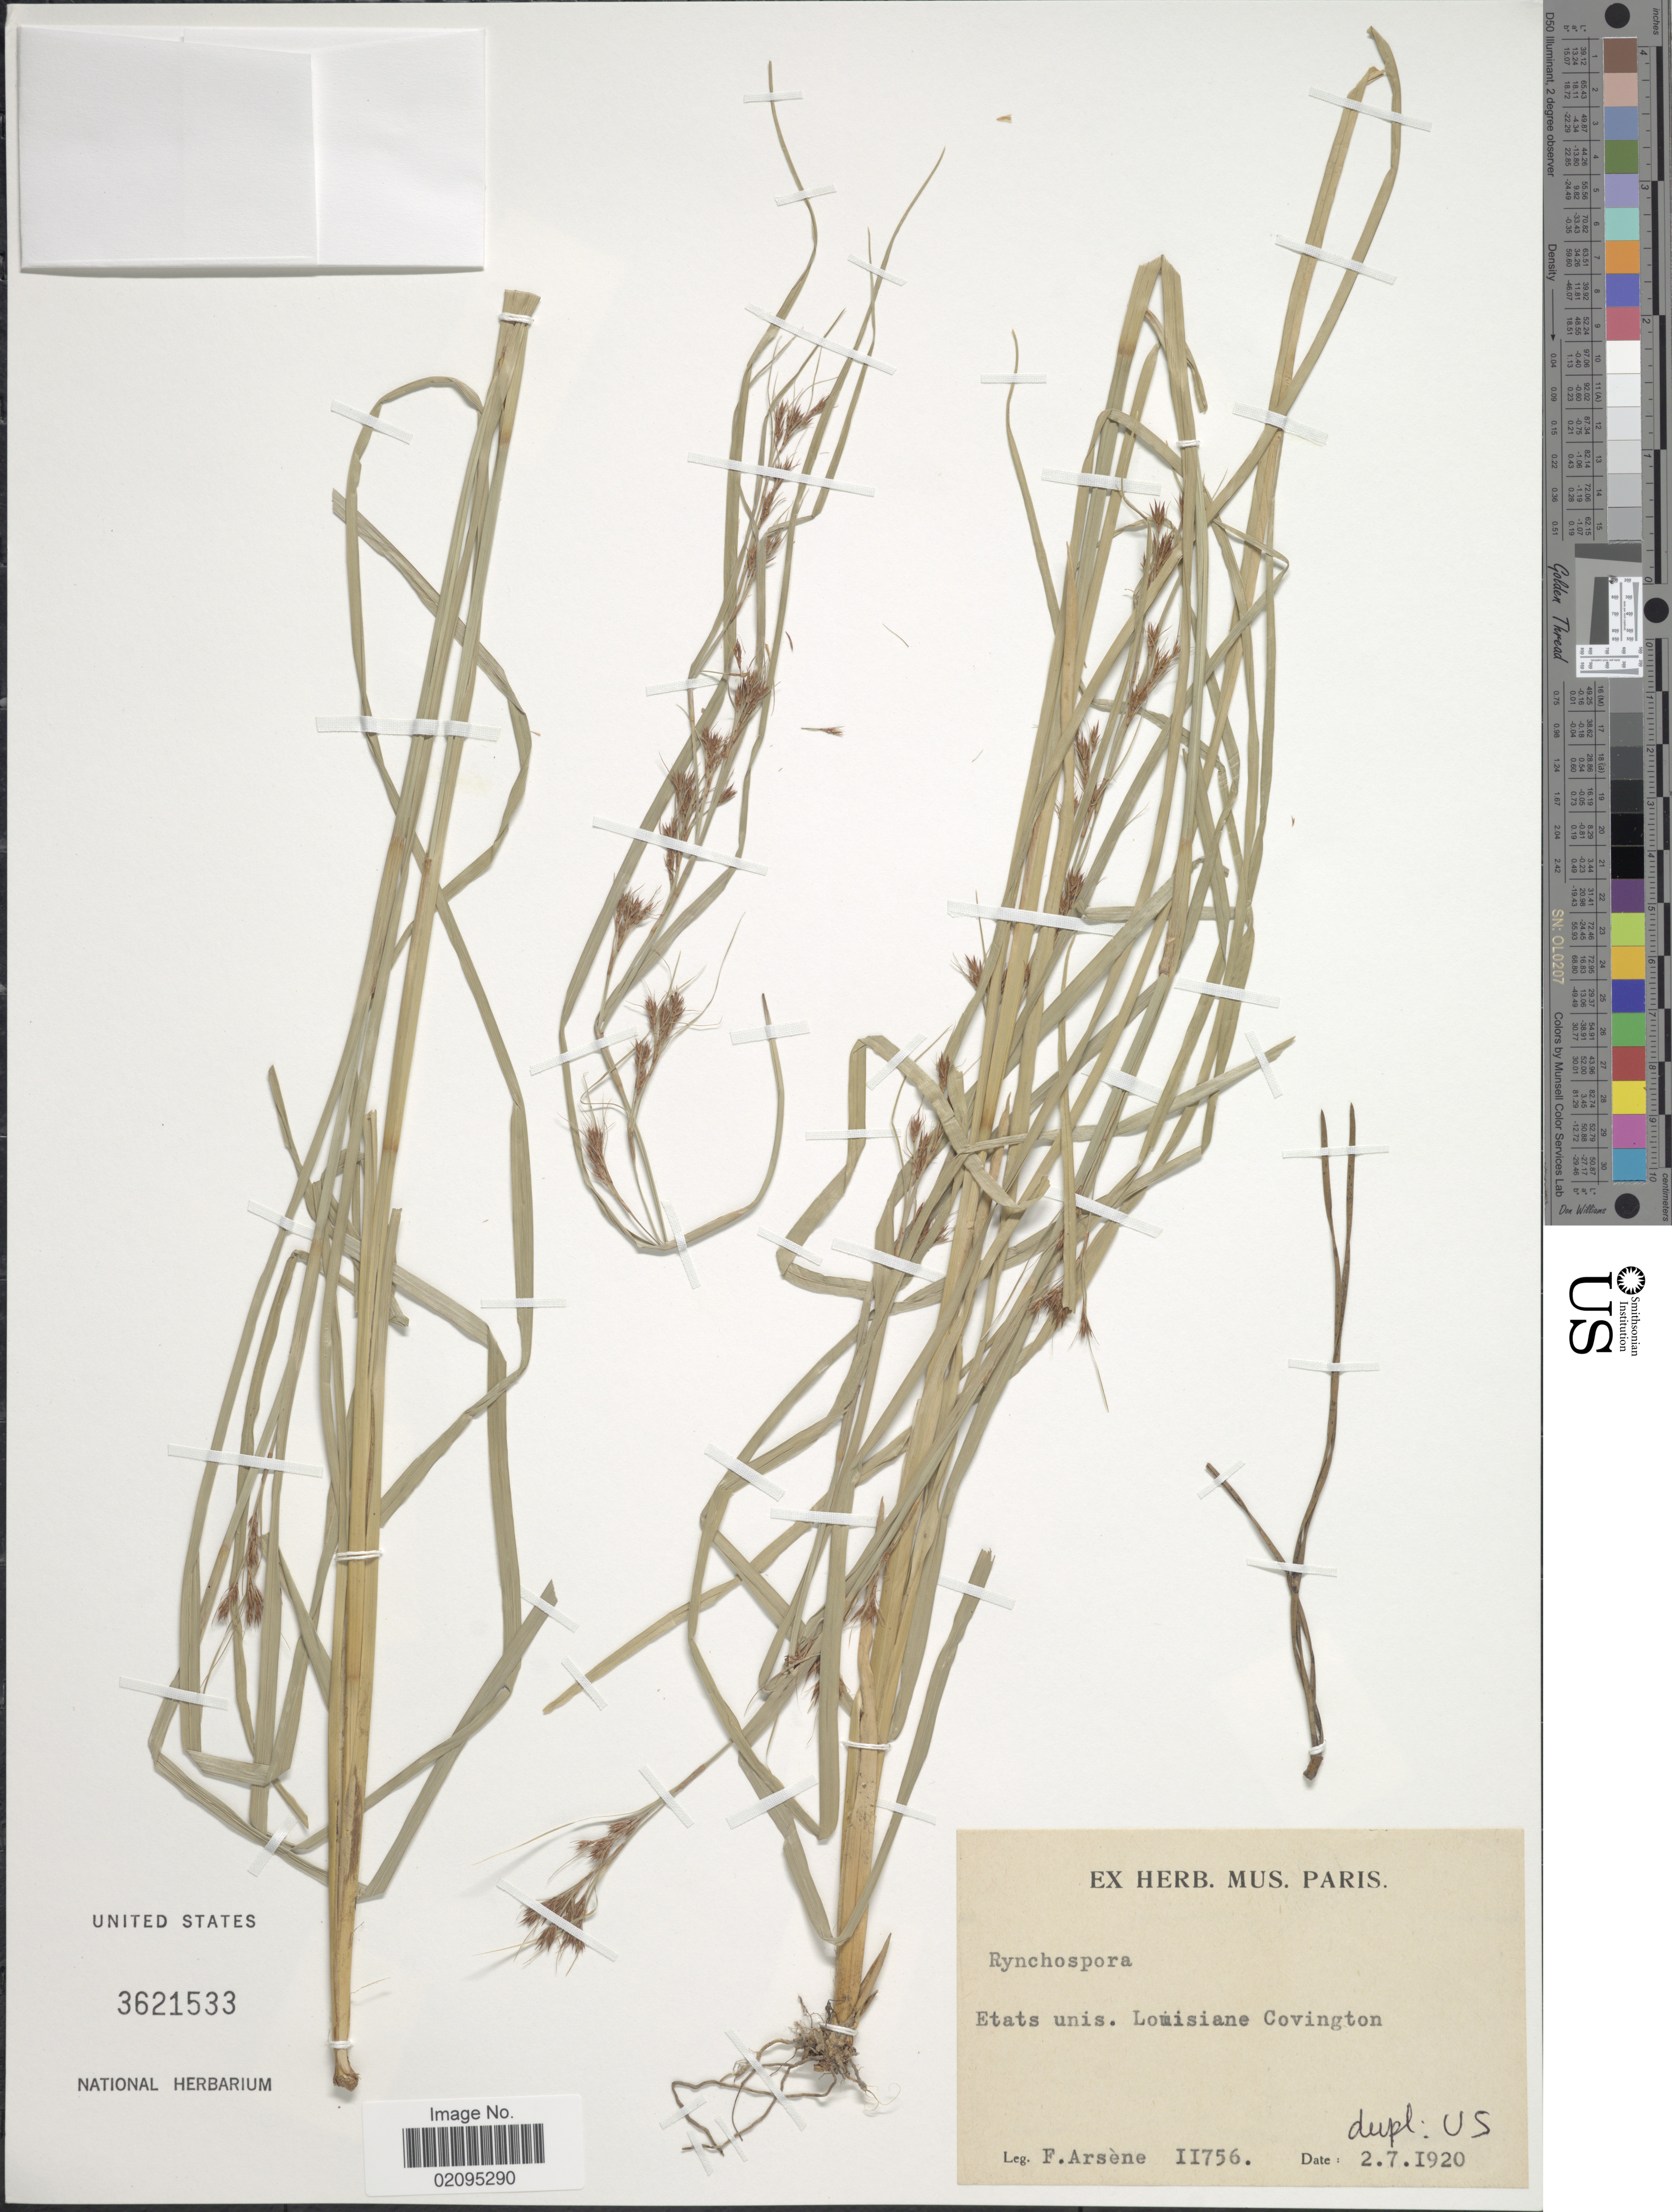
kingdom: Plantae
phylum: Tracheophyta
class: Liliopsida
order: Poales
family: Cyperaceae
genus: Rhynchospora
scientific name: Rhynchospora sp.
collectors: F. Arsène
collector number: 11756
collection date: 1920-07-02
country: United States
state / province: Louisiana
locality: Etats-Unis, Louisiane Covington.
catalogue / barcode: US 3621533